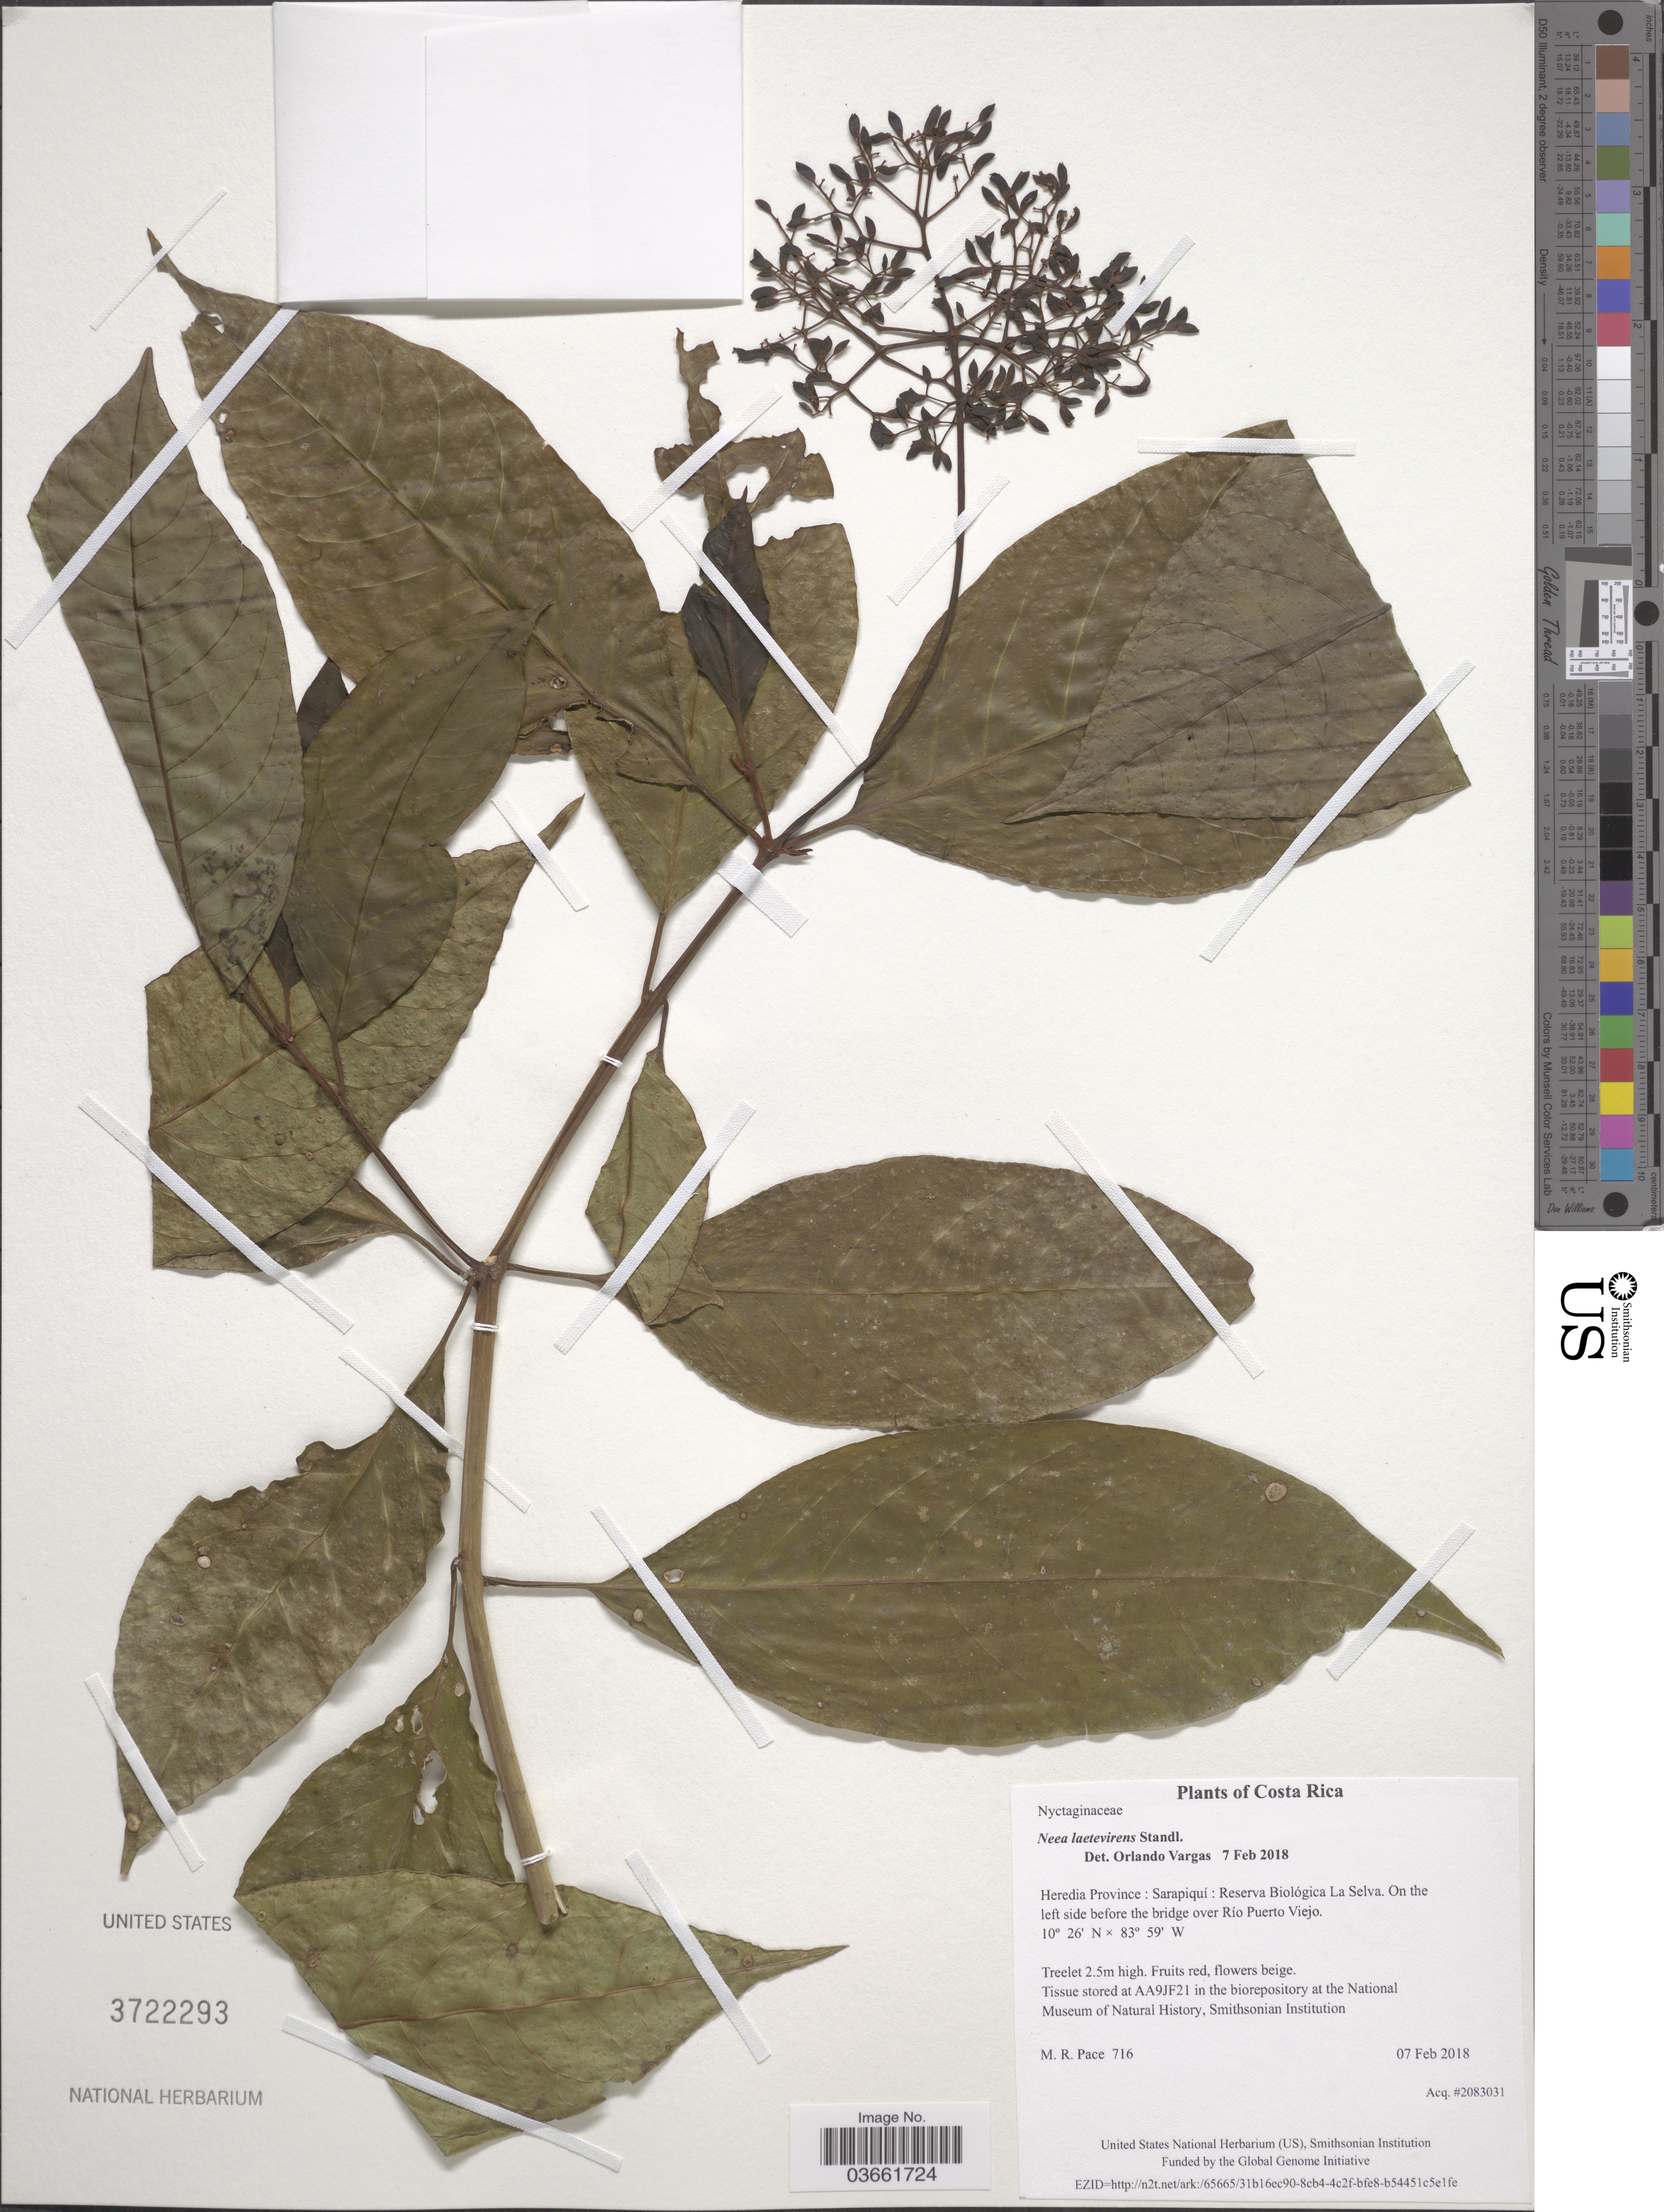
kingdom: Plantae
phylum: Tracheophyta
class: Magnoliopsida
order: Caryophyllales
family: Nyctaginaceae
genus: Neea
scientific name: Neea laetevirens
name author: Standl.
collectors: M. R. Pace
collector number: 716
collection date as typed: Transcribed d/m/y: 7/2/2018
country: Costa Rica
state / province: Heredia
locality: Sarapiquí: Reserva Biológica La Selva. On the left side before the bridge over Río Puerto Viejo.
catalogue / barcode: US 3722293